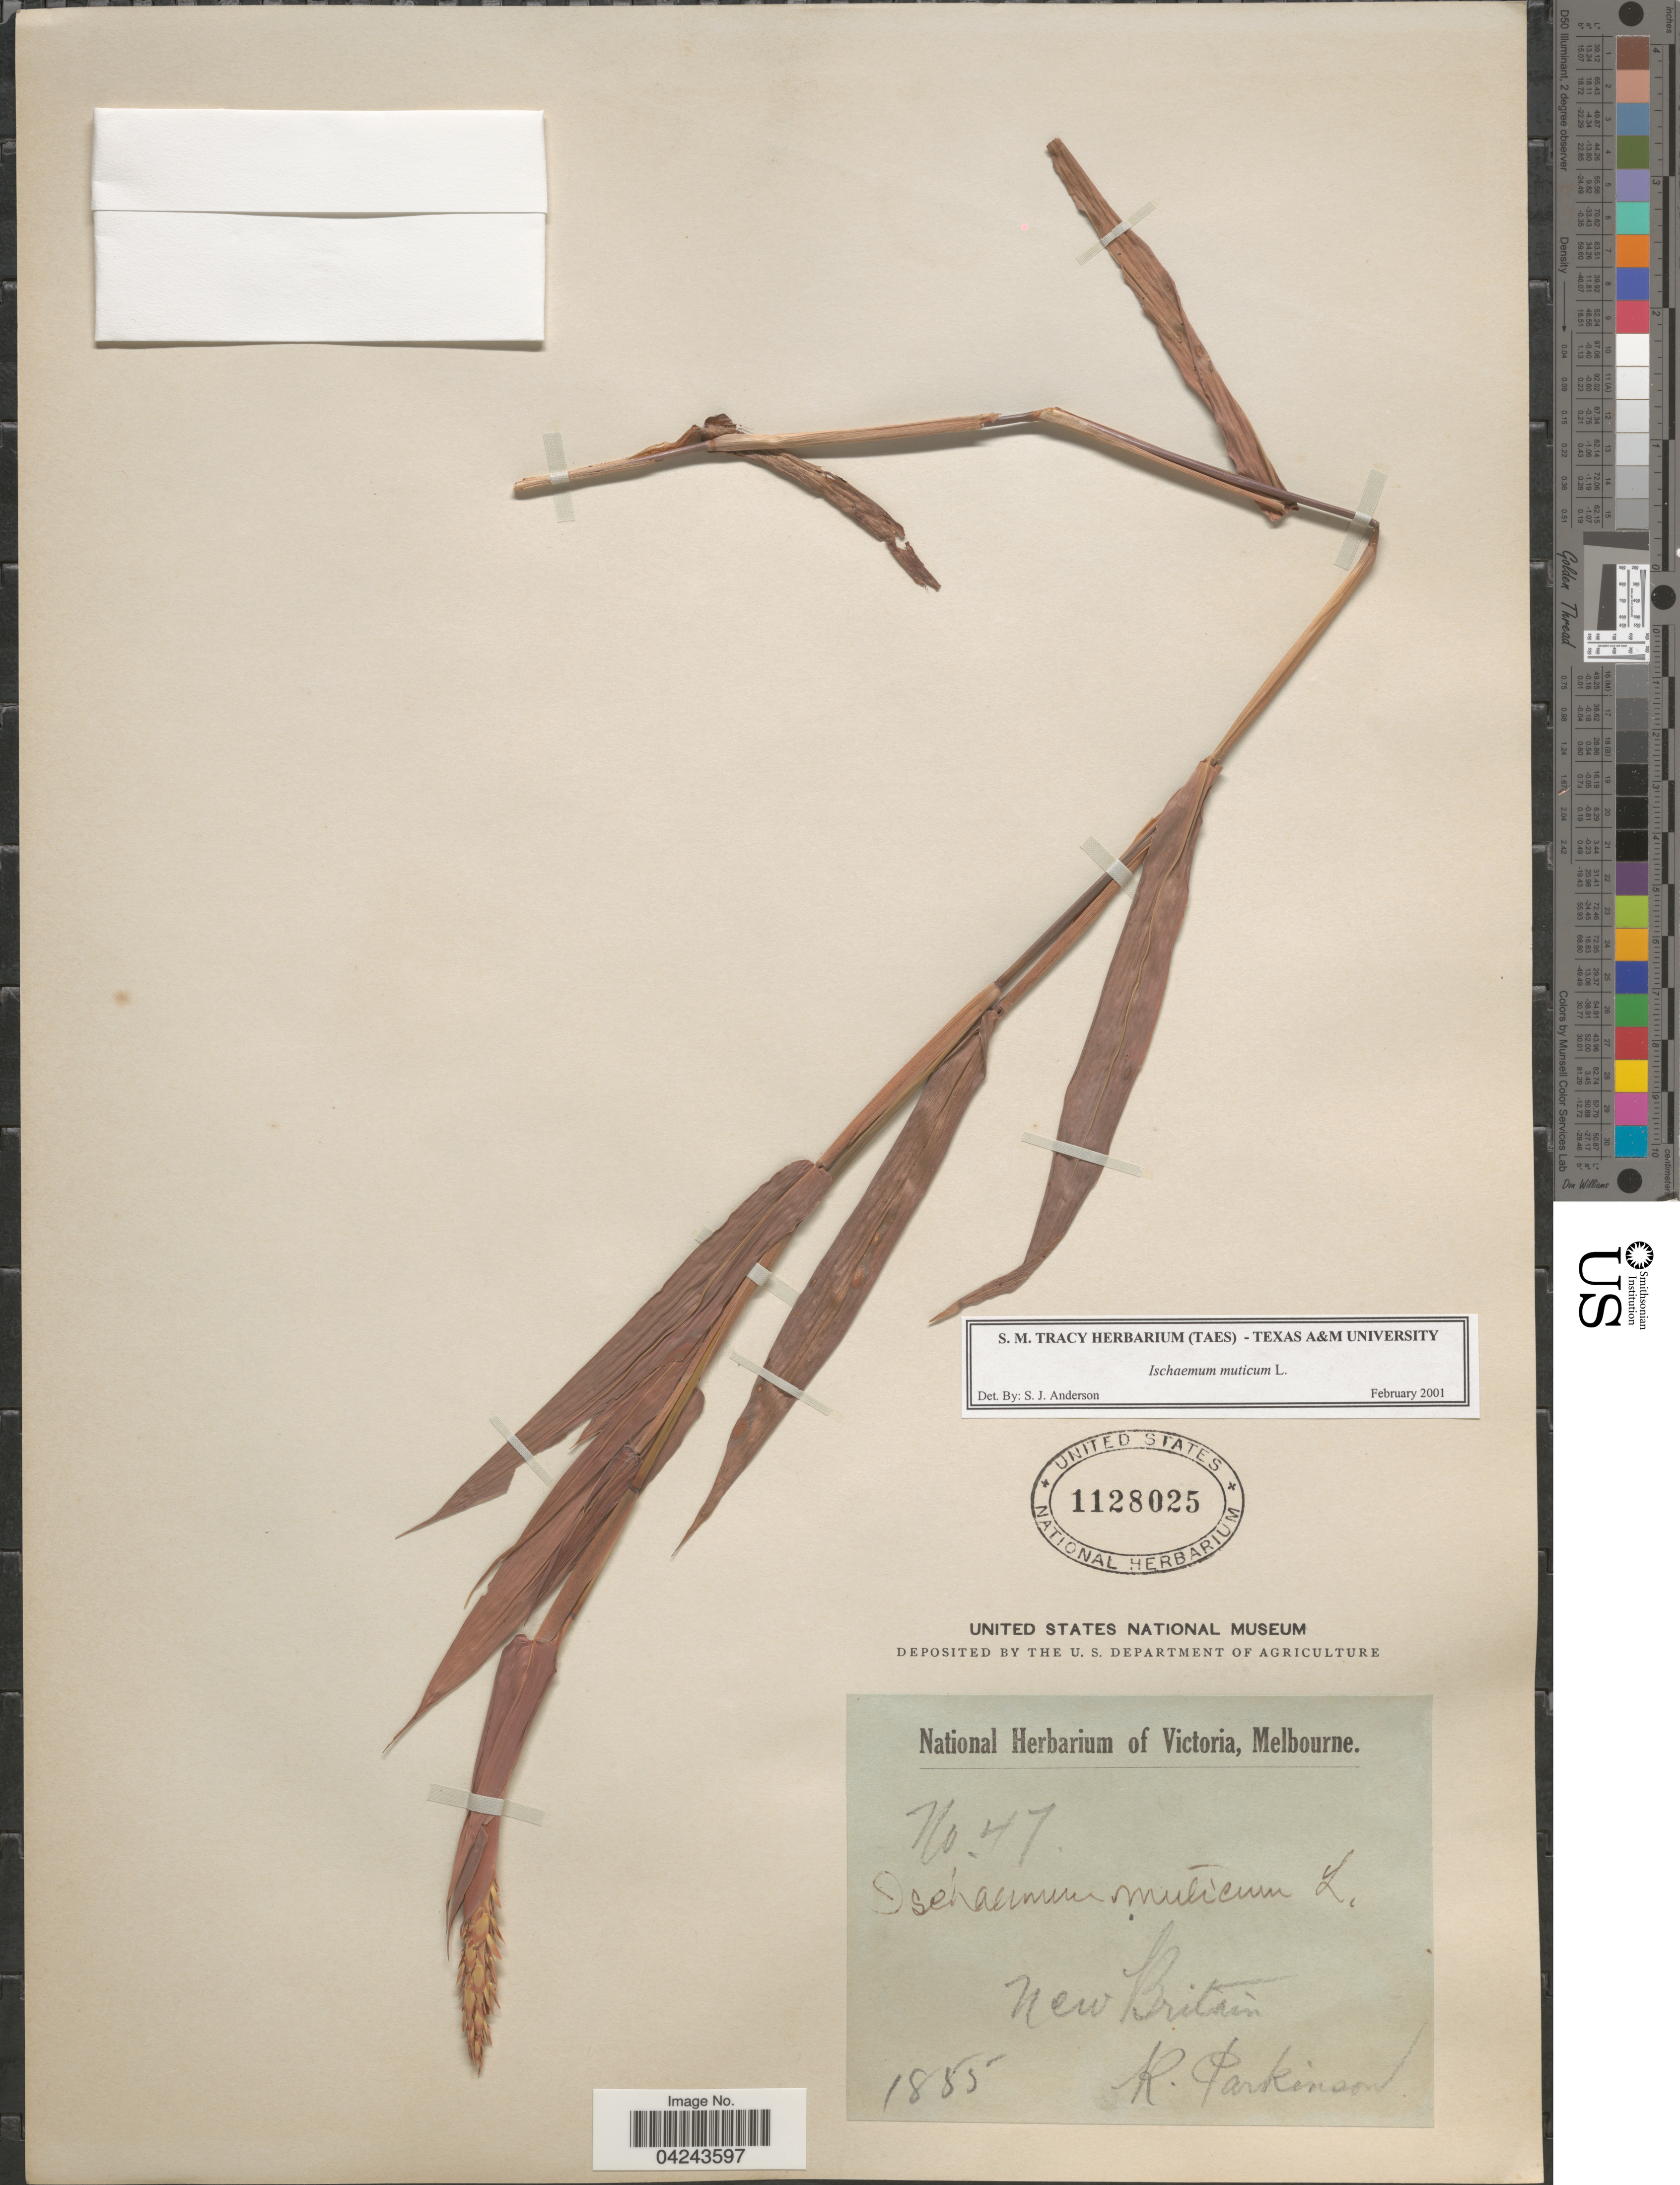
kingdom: Plantae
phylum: Tracheophyta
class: Liliopsida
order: Poales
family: Poaceae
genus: Ischaemum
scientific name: Ischaemum muticum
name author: L.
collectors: R. Parkinson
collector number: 47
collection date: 1855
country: Papua New Guinea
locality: New Britain.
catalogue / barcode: US 1128025